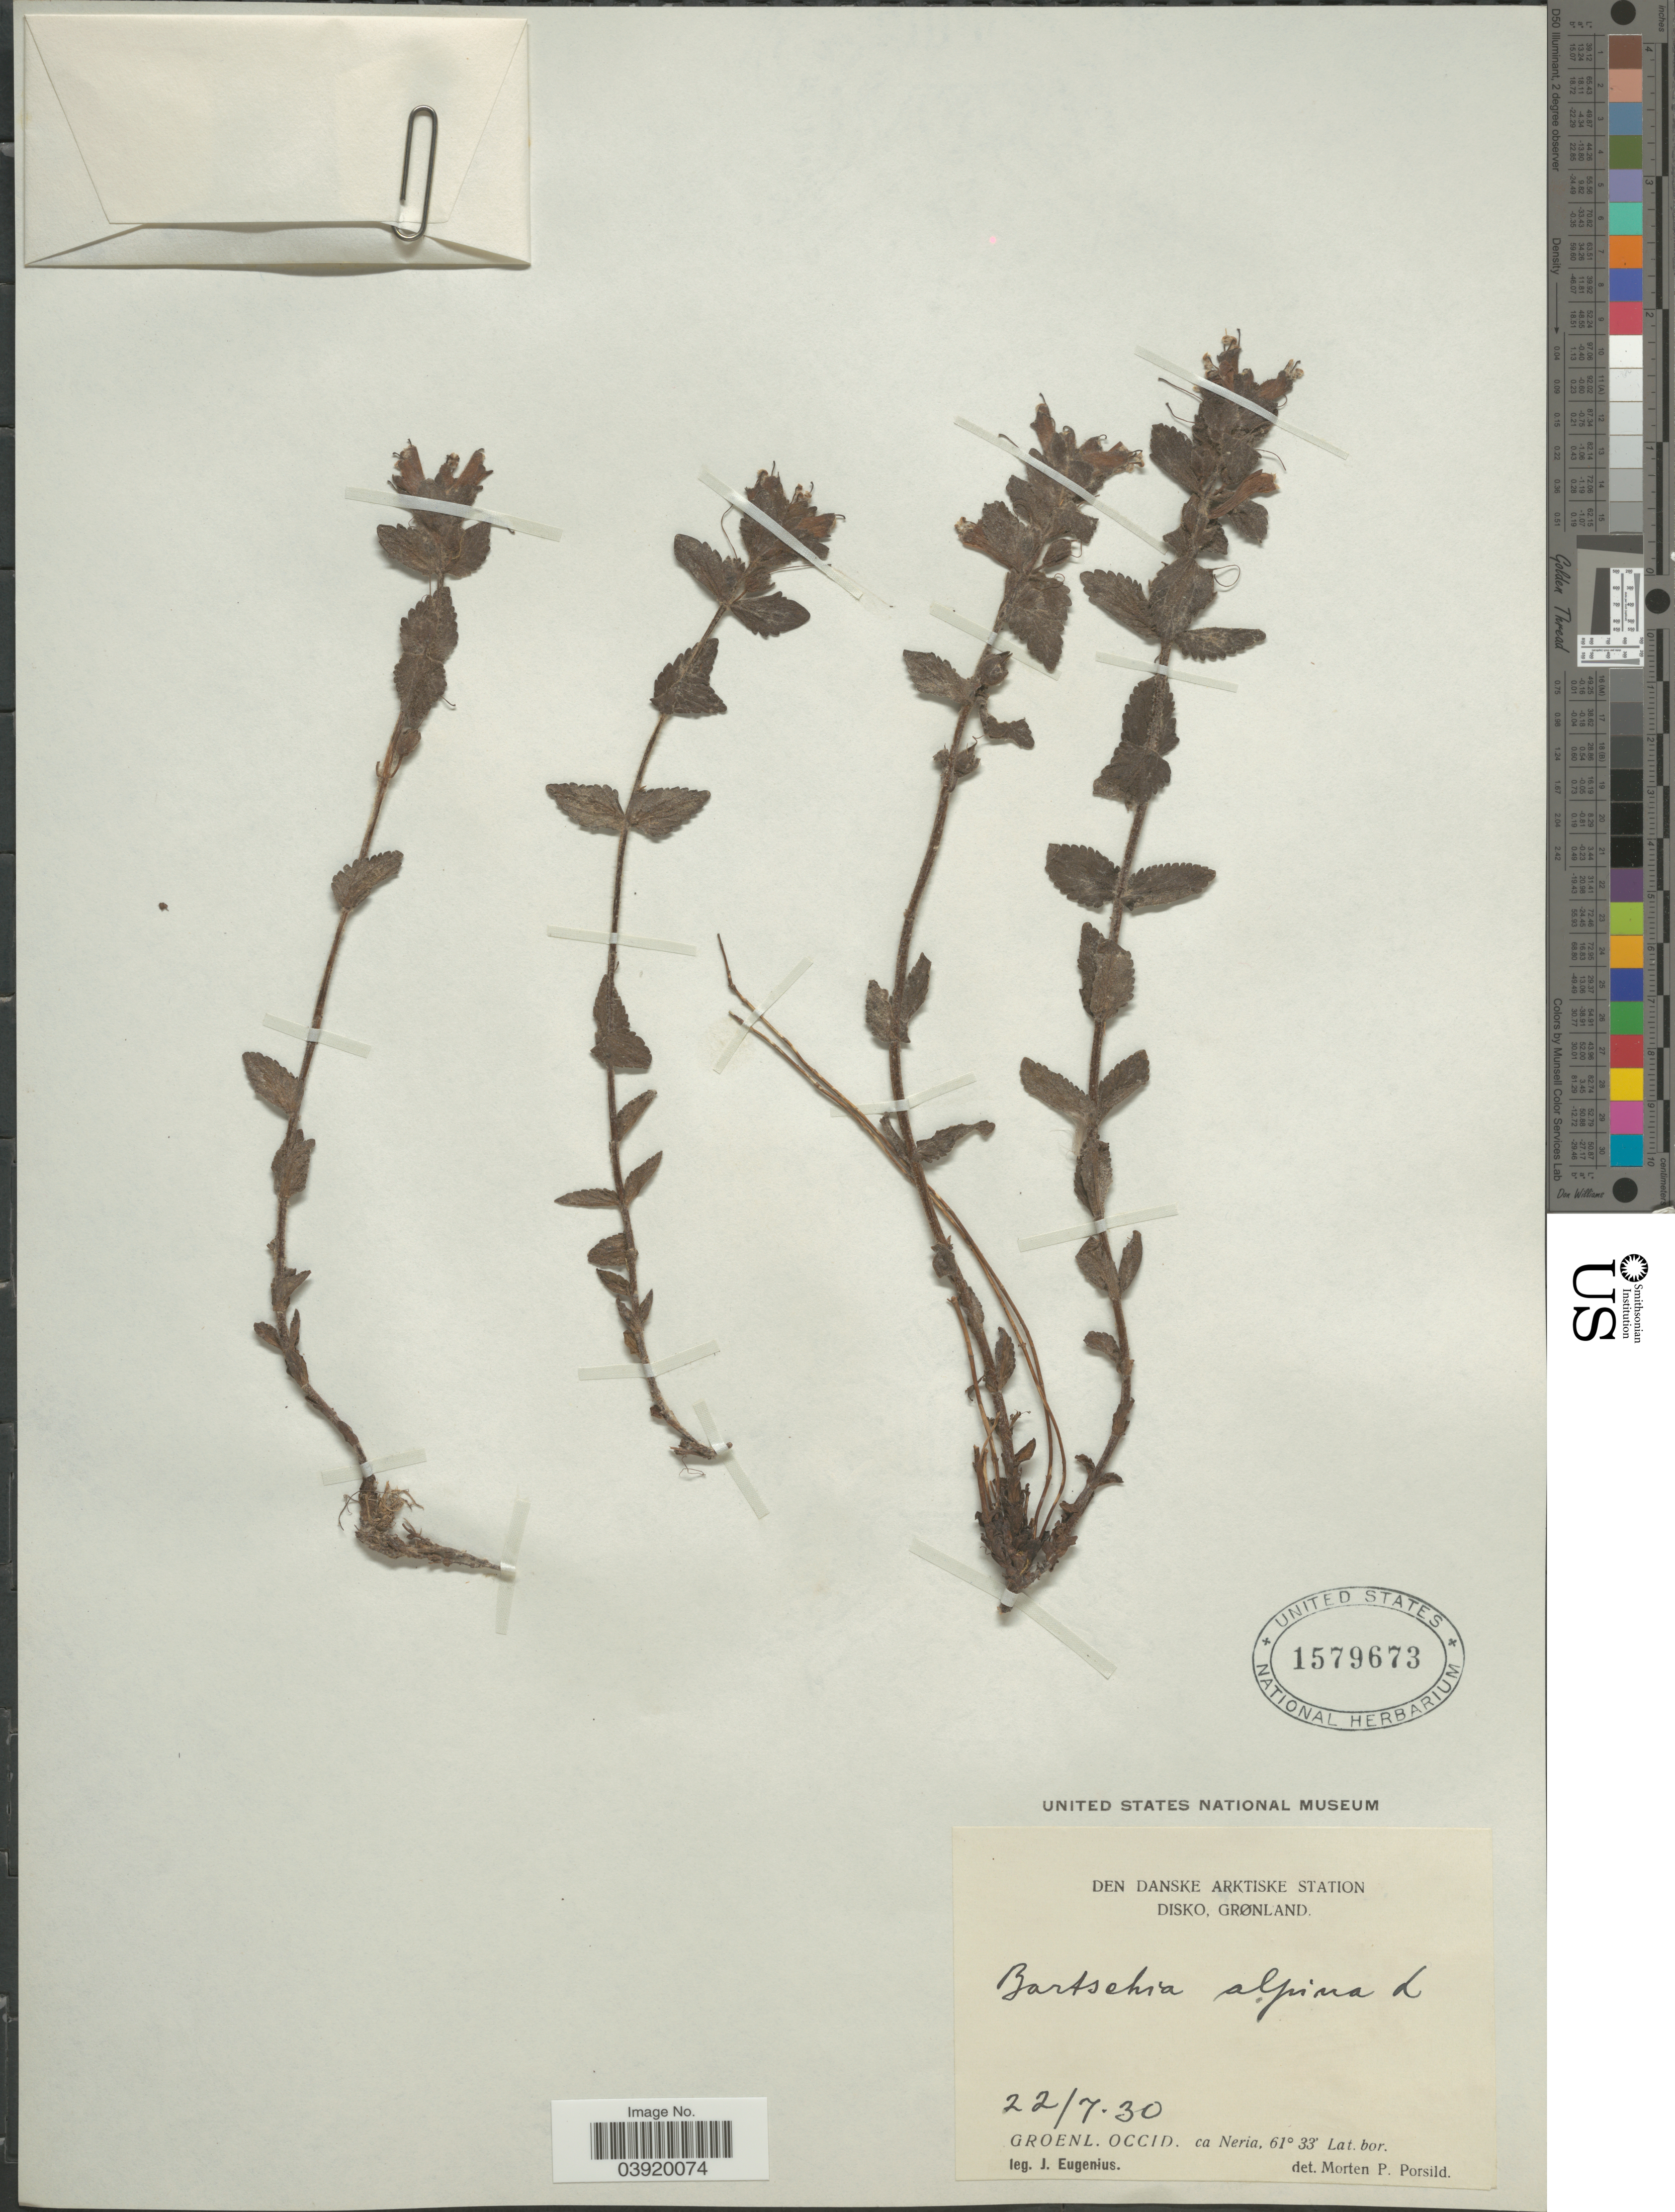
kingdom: Plantae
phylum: Tracheophyta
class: Magnoliopsida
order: Lamiales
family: Orobanchaceae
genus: Bartsia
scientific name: Bartsia alpina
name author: L.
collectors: J. Eugenius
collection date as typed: Transcribed d/m/y: 22/7/30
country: Greenland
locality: Den Danske Arktiske Station Disko, Grønland. Groenl. Occid.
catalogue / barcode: US 1579673